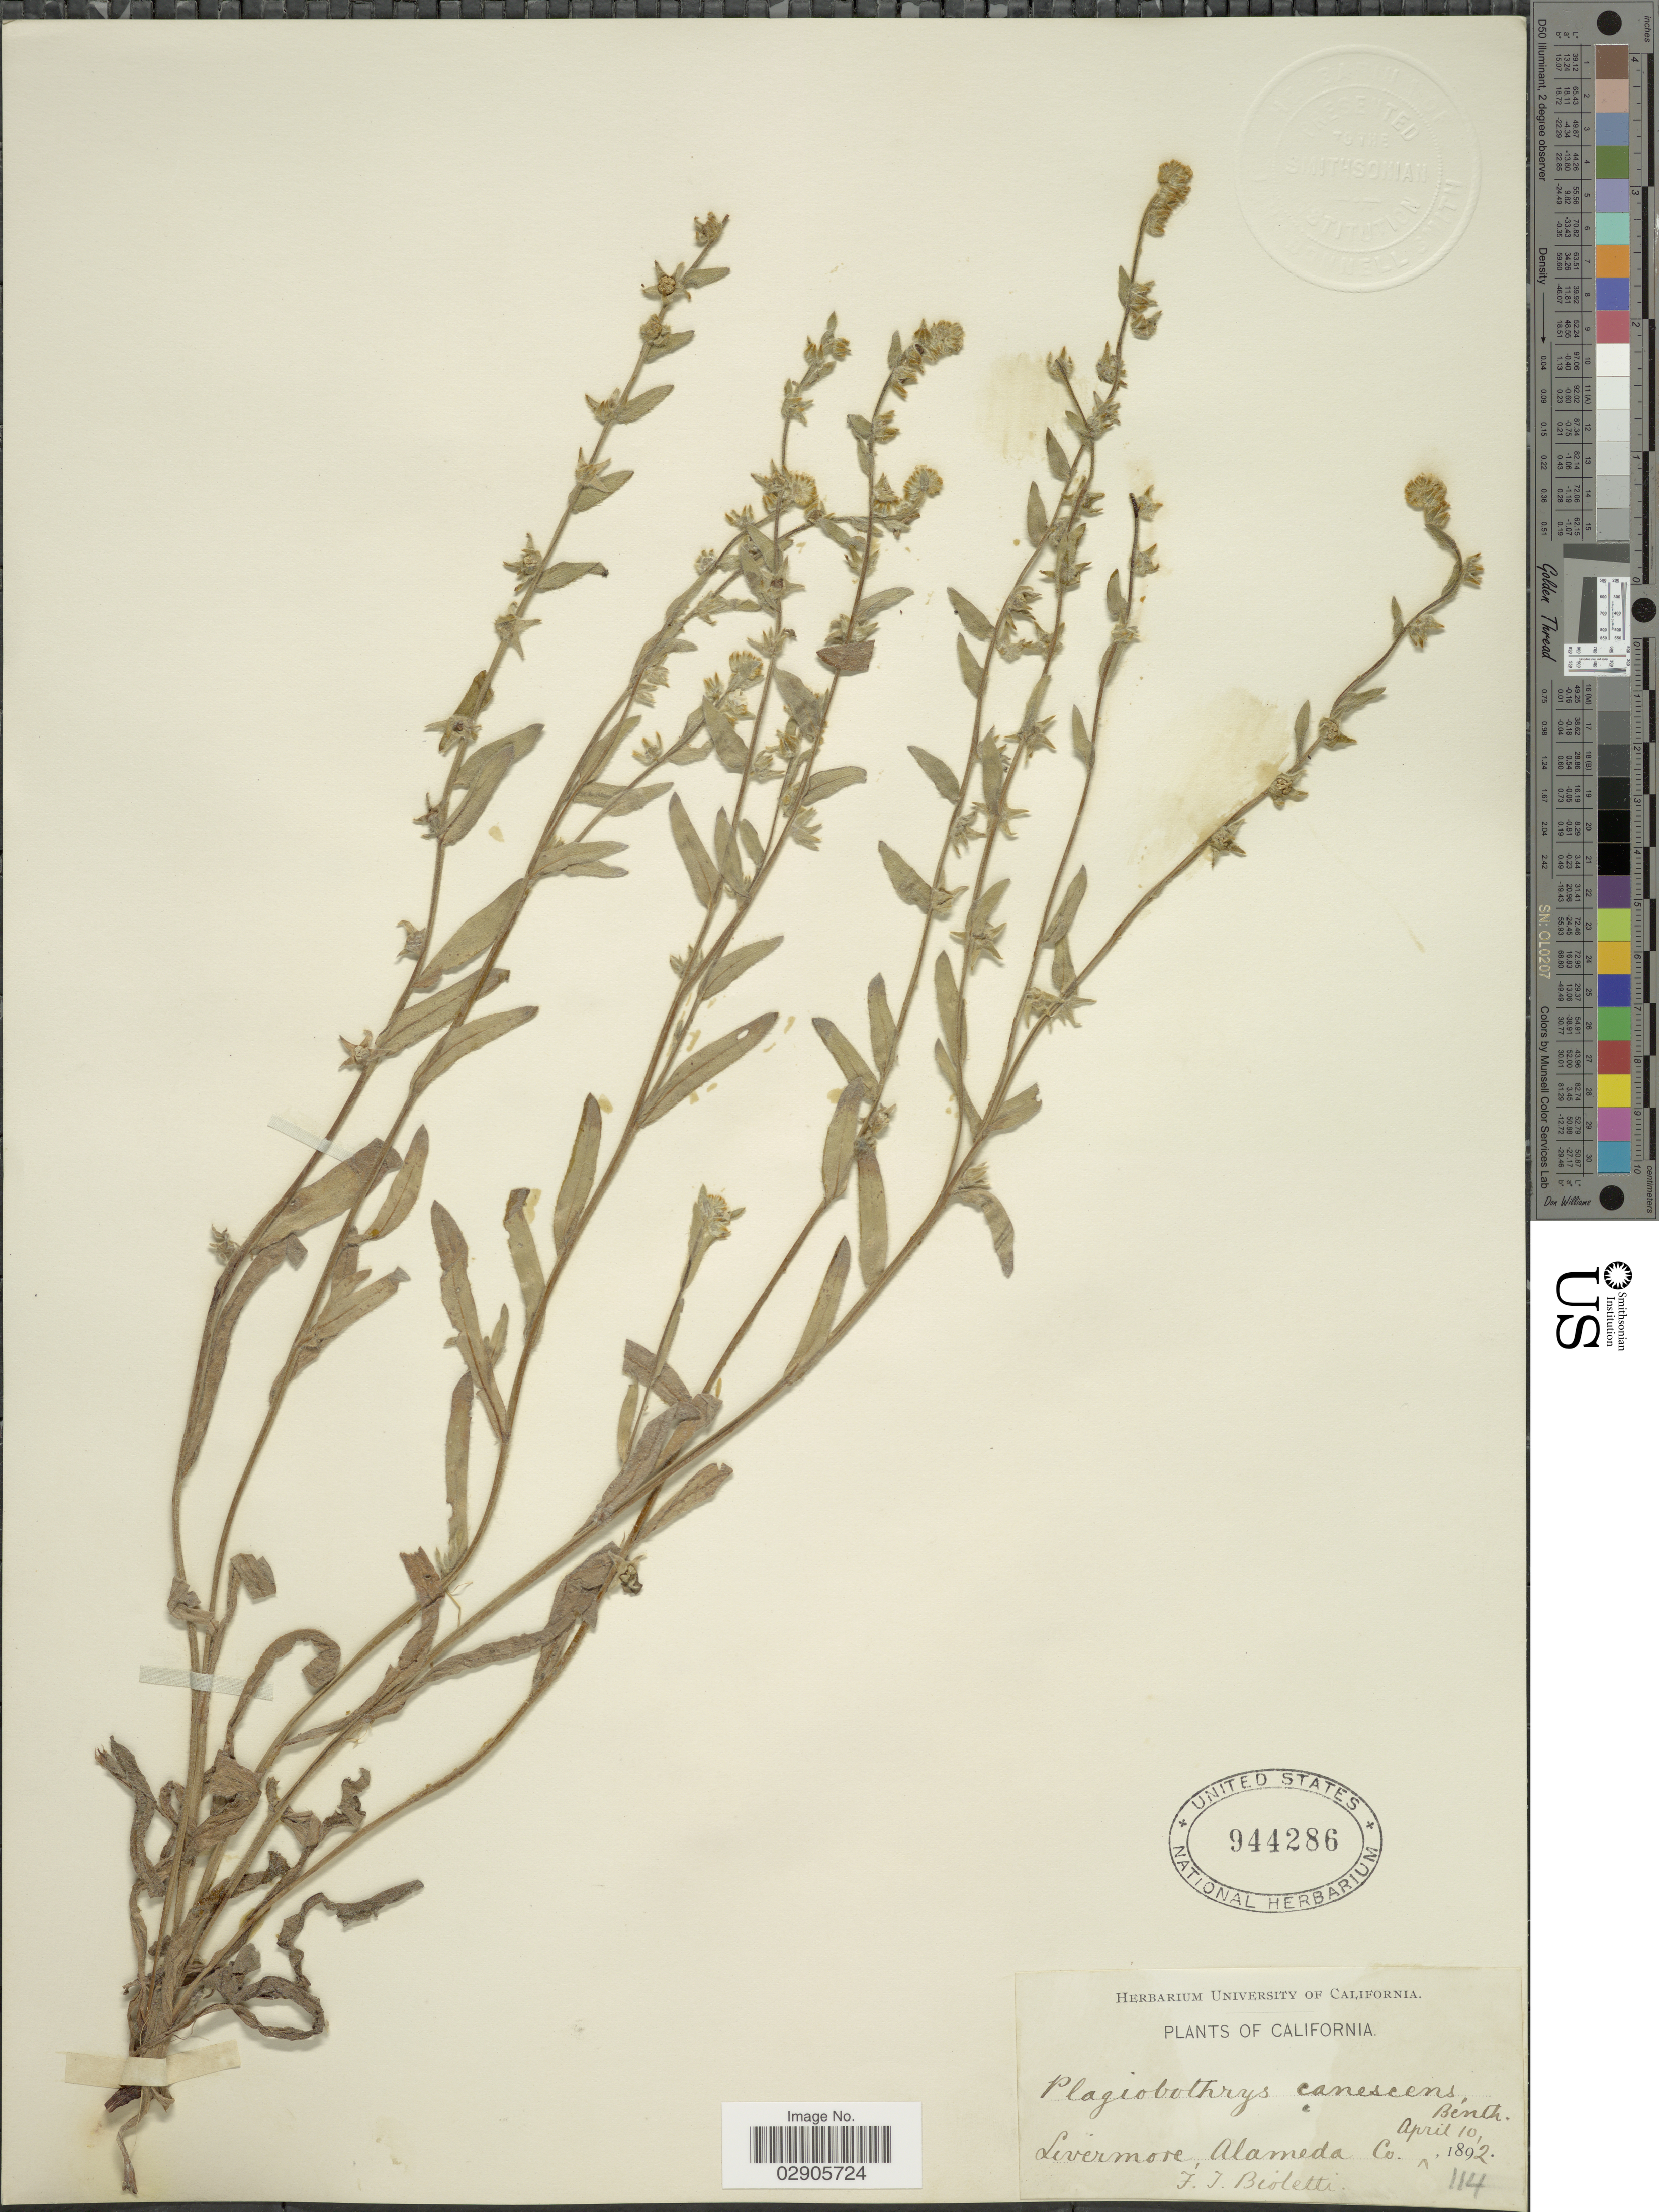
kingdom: Plantae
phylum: Tracheophyta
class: Magnoliopsida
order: Boraginales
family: Boraginaceae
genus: Plagiobothrys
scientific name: Plagiobothrys canescens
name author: Benth.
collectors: F. T. Bioletti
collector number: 114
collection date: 1892-04-10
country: United States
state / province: California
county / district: Alameda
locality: Livermore, Alameda Co.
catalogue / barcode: US 944286